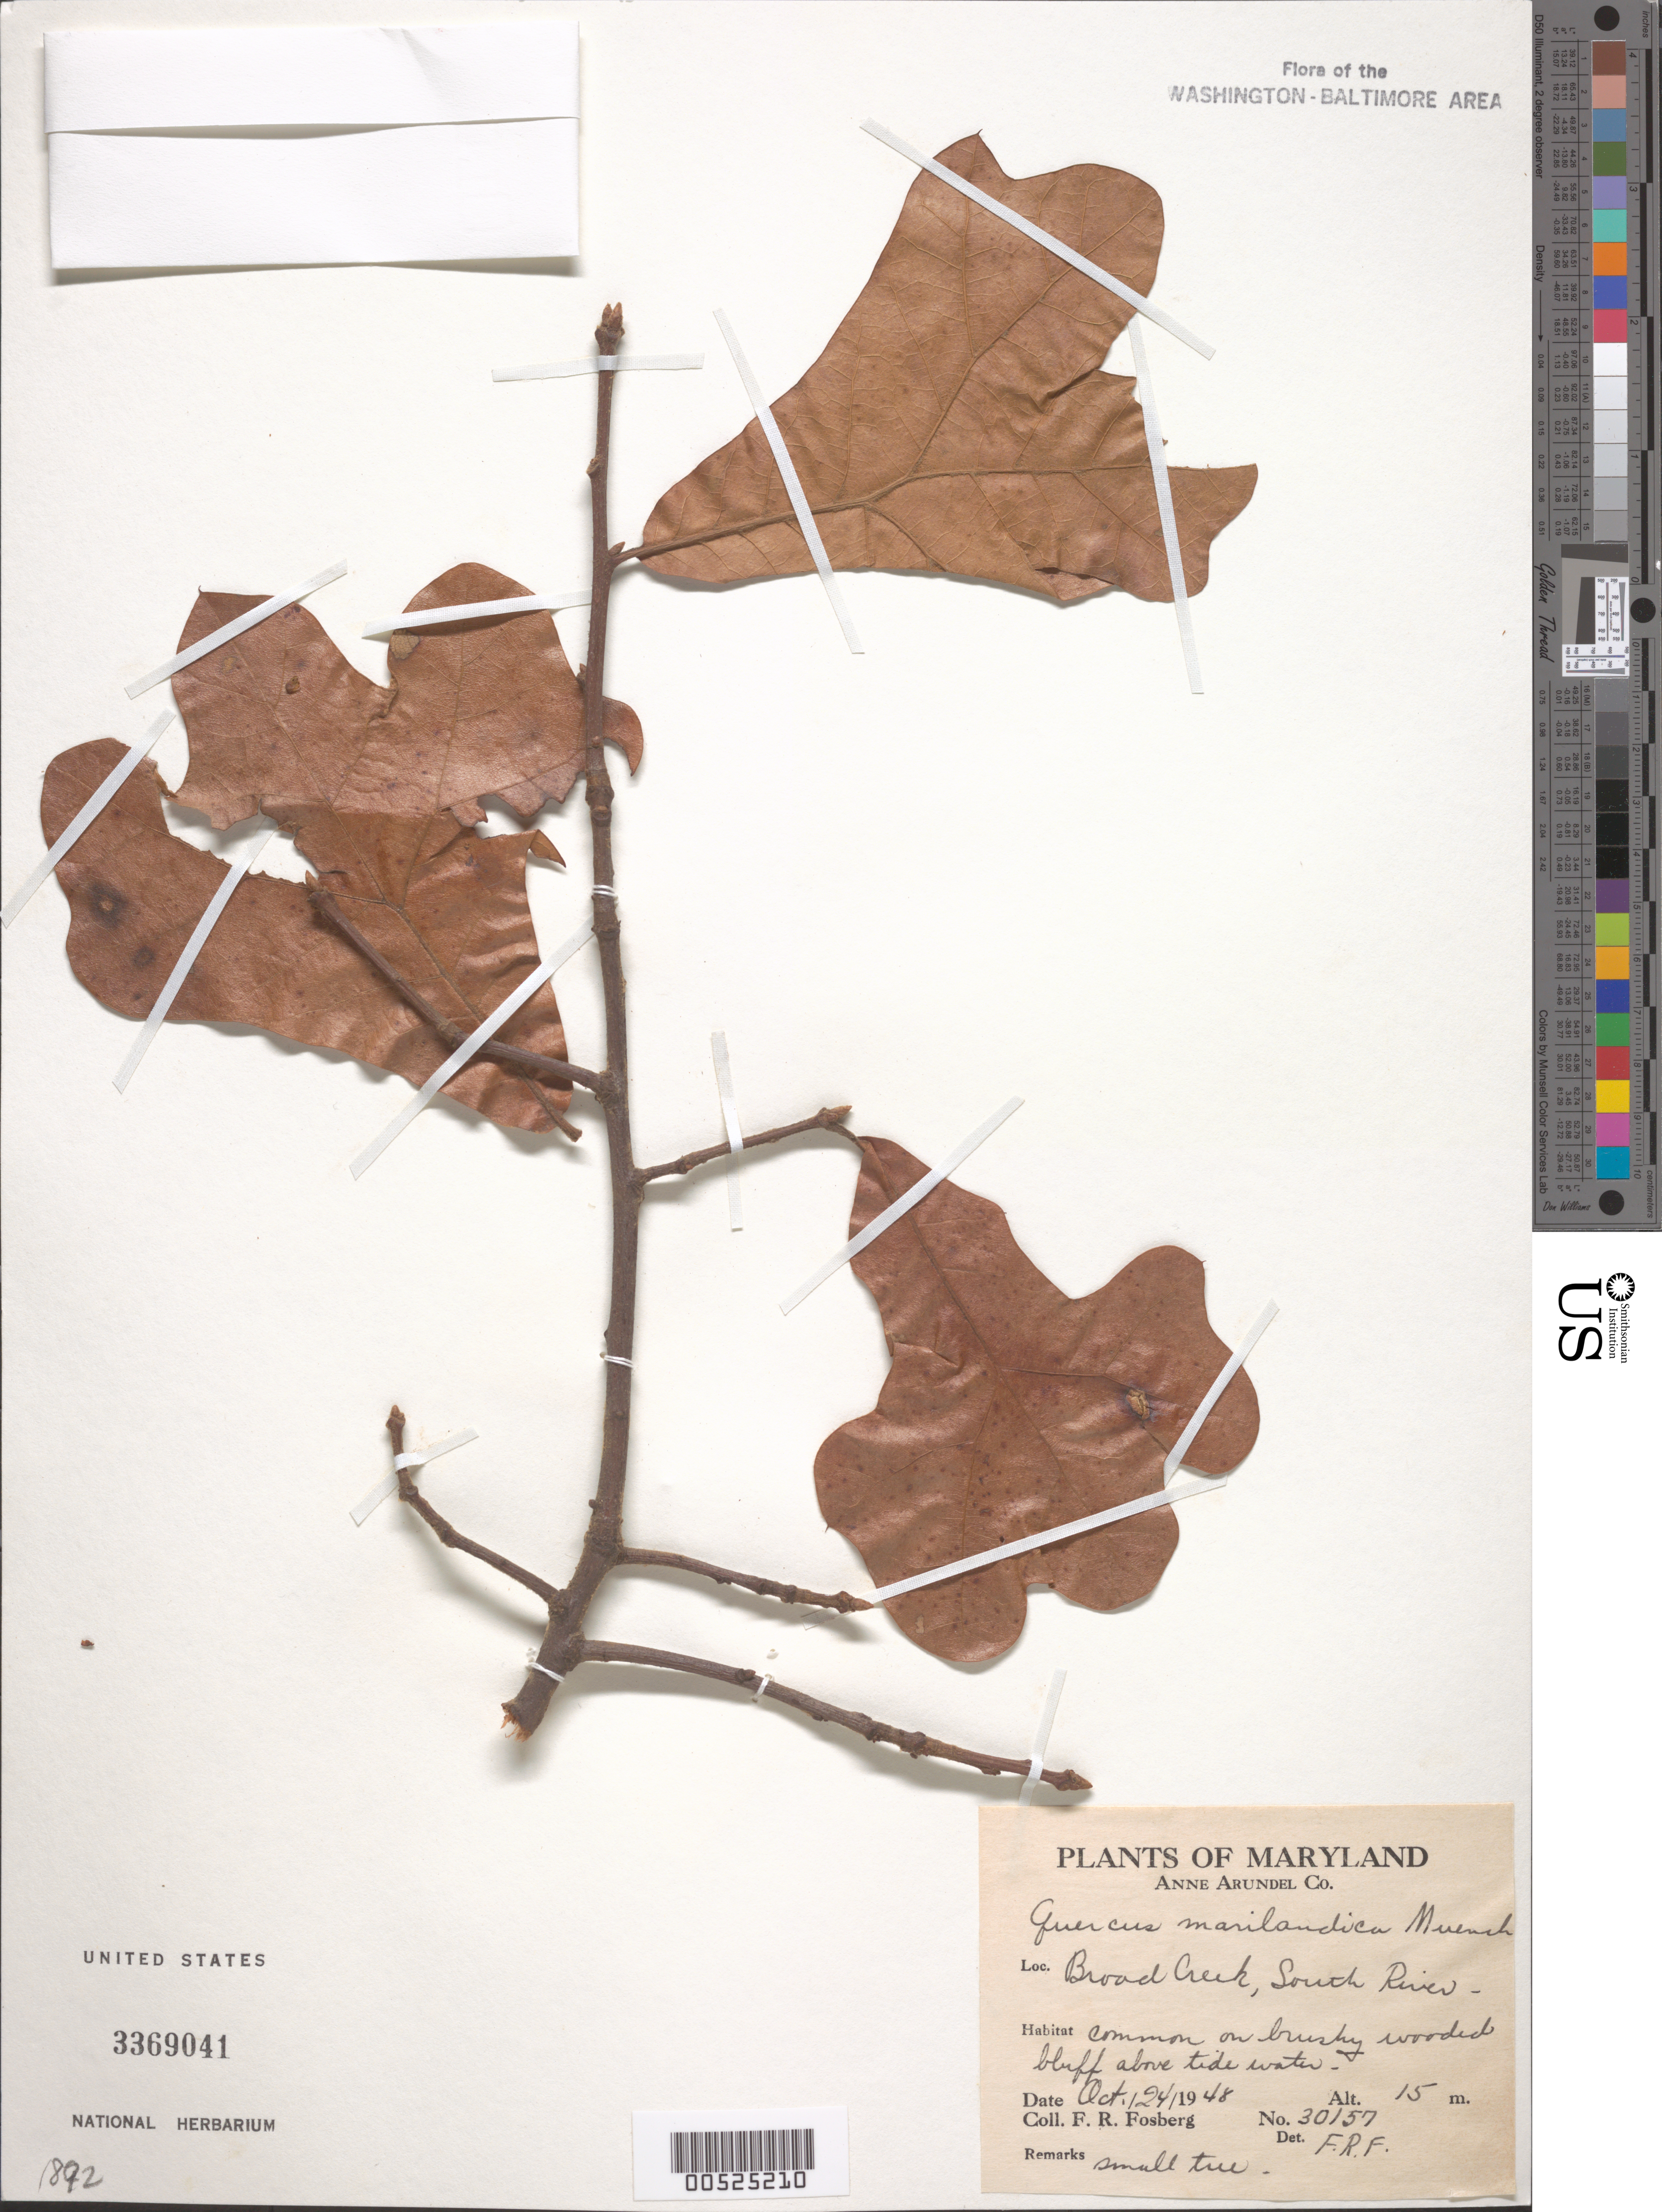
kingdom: Plantae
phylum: Tracheophyta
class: Magnoliopsida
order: Fagales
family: Fagaceae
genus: Quercus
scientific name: Quercus marilandica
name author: (L.) Münchh.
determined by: Fosberg, F. R.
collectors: F. R. Fosberg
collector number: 30157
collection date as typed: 24 Oct 1948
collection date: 1948-10-24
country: United States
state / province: Maryland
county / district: Anne Arundel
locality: Broad Creek, South River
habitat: Common on brushy wooded bluff above tidewater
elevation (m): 15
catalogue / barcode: US 3369041